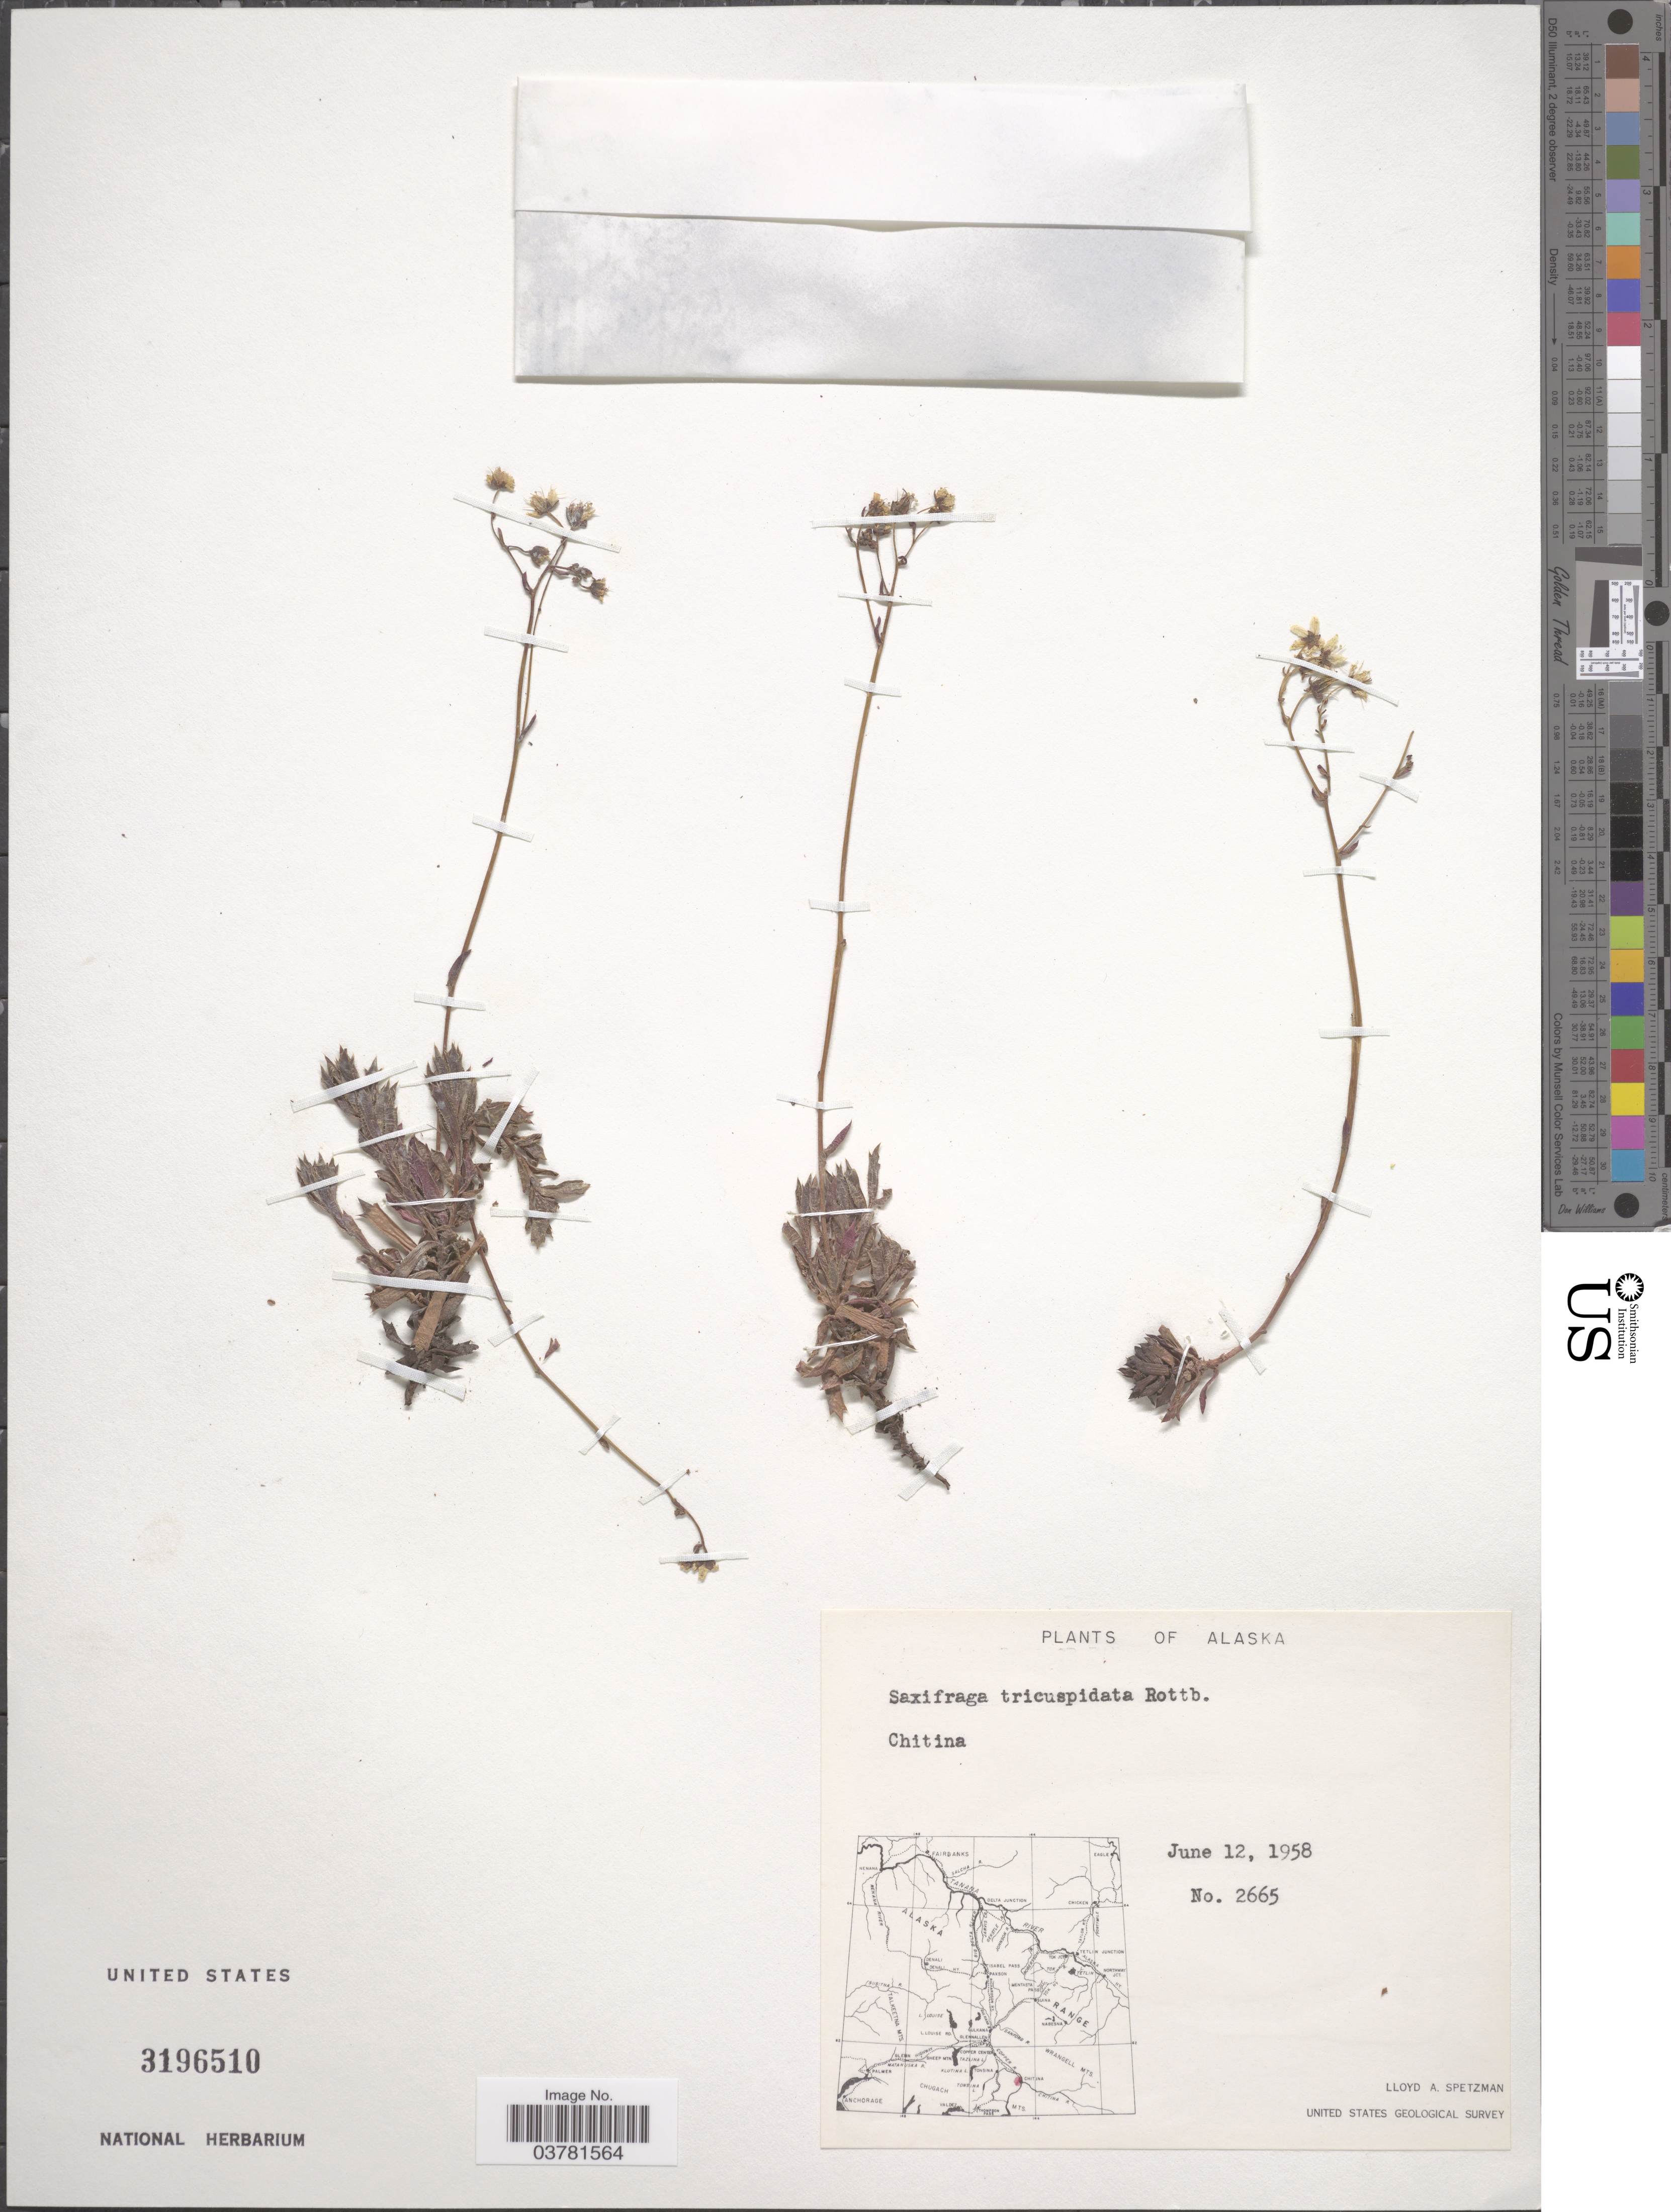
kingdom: Plantae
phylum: Tracheophyta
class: Magnoliopsida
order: Saxifragales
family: Saxifragaceae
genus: Saxifraga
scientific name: Saxifraga tricuspidata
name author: Rottb.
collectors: L. Spetzman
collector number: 2665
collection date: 1958-06-12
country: United States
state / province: Alaska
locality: Chitina. United States Geological Survey.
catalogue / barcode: US 3196510